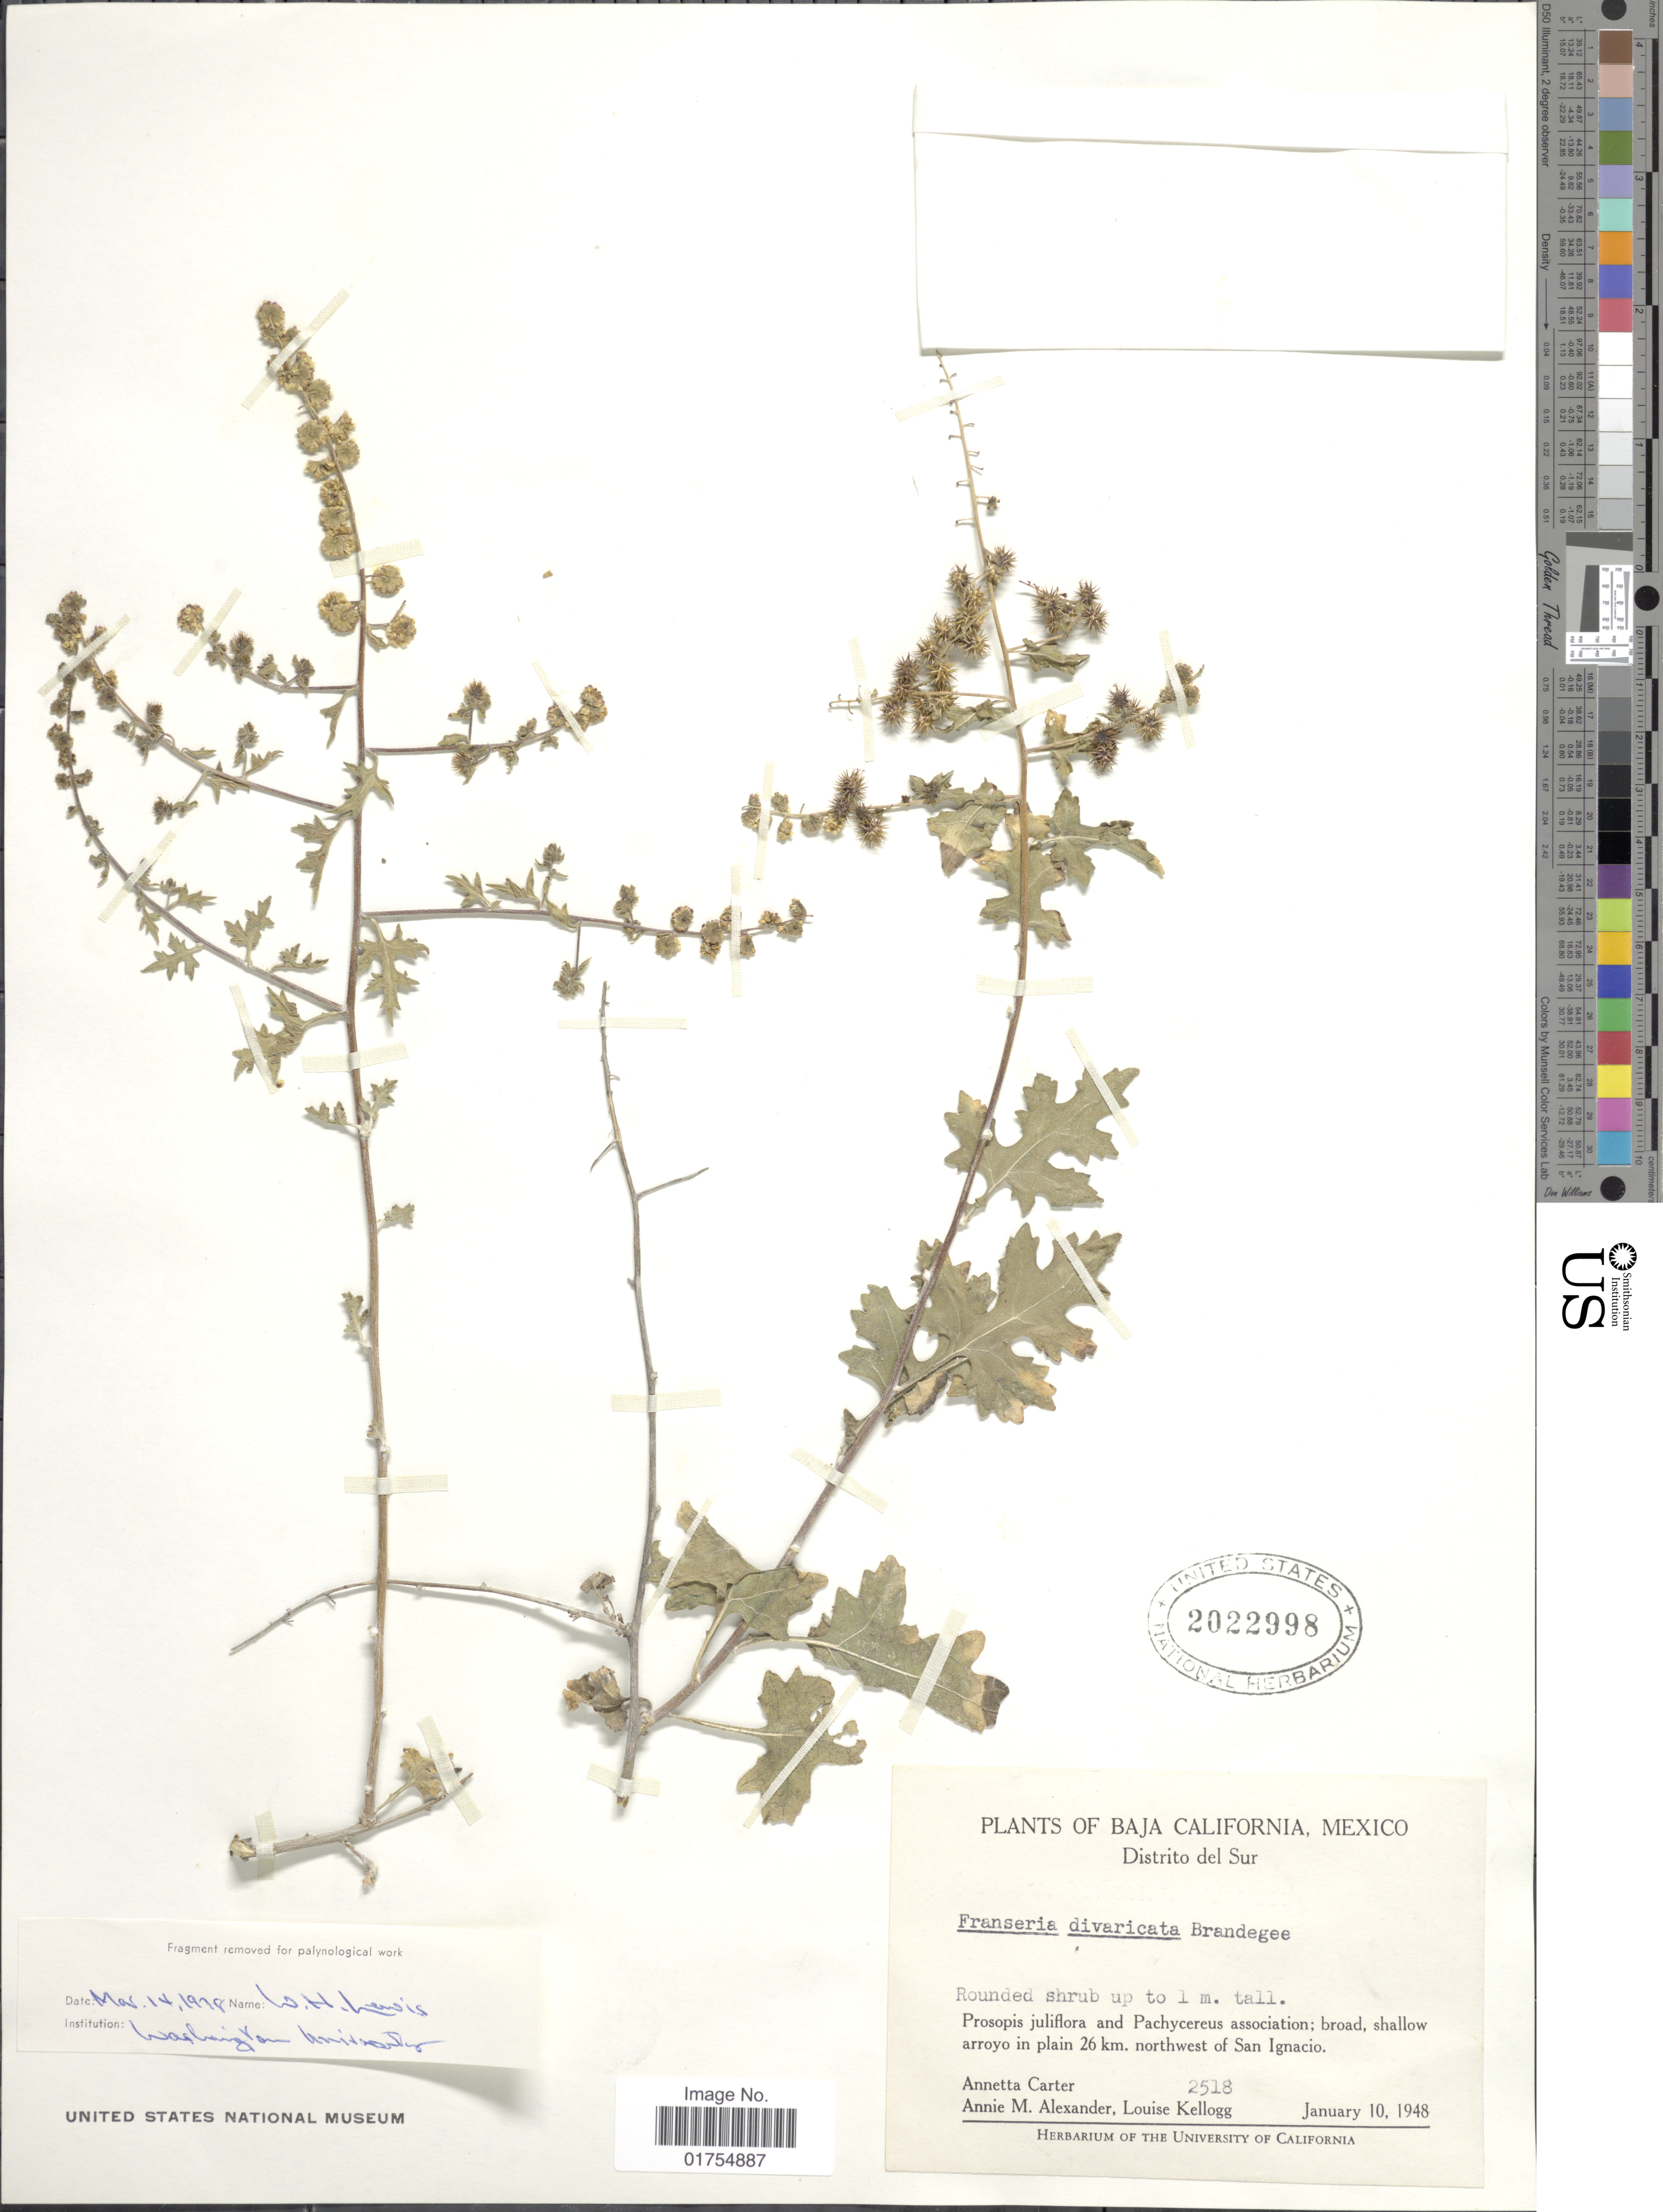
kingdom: Plantae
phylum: Tracheophyta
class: Magnoliopsida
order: Asterales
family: Asteraceae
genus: Franseria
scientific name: Franseria divaricata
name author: Brandegee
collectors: A. M. Carter, A. M. Alexander & L. Kellogg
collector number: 2518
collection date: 1948-01-10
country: Mexico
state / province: Baja California Sur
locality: Distrito del Sur. 26 km. northwest of San Ignacio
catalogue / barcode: US 2022998